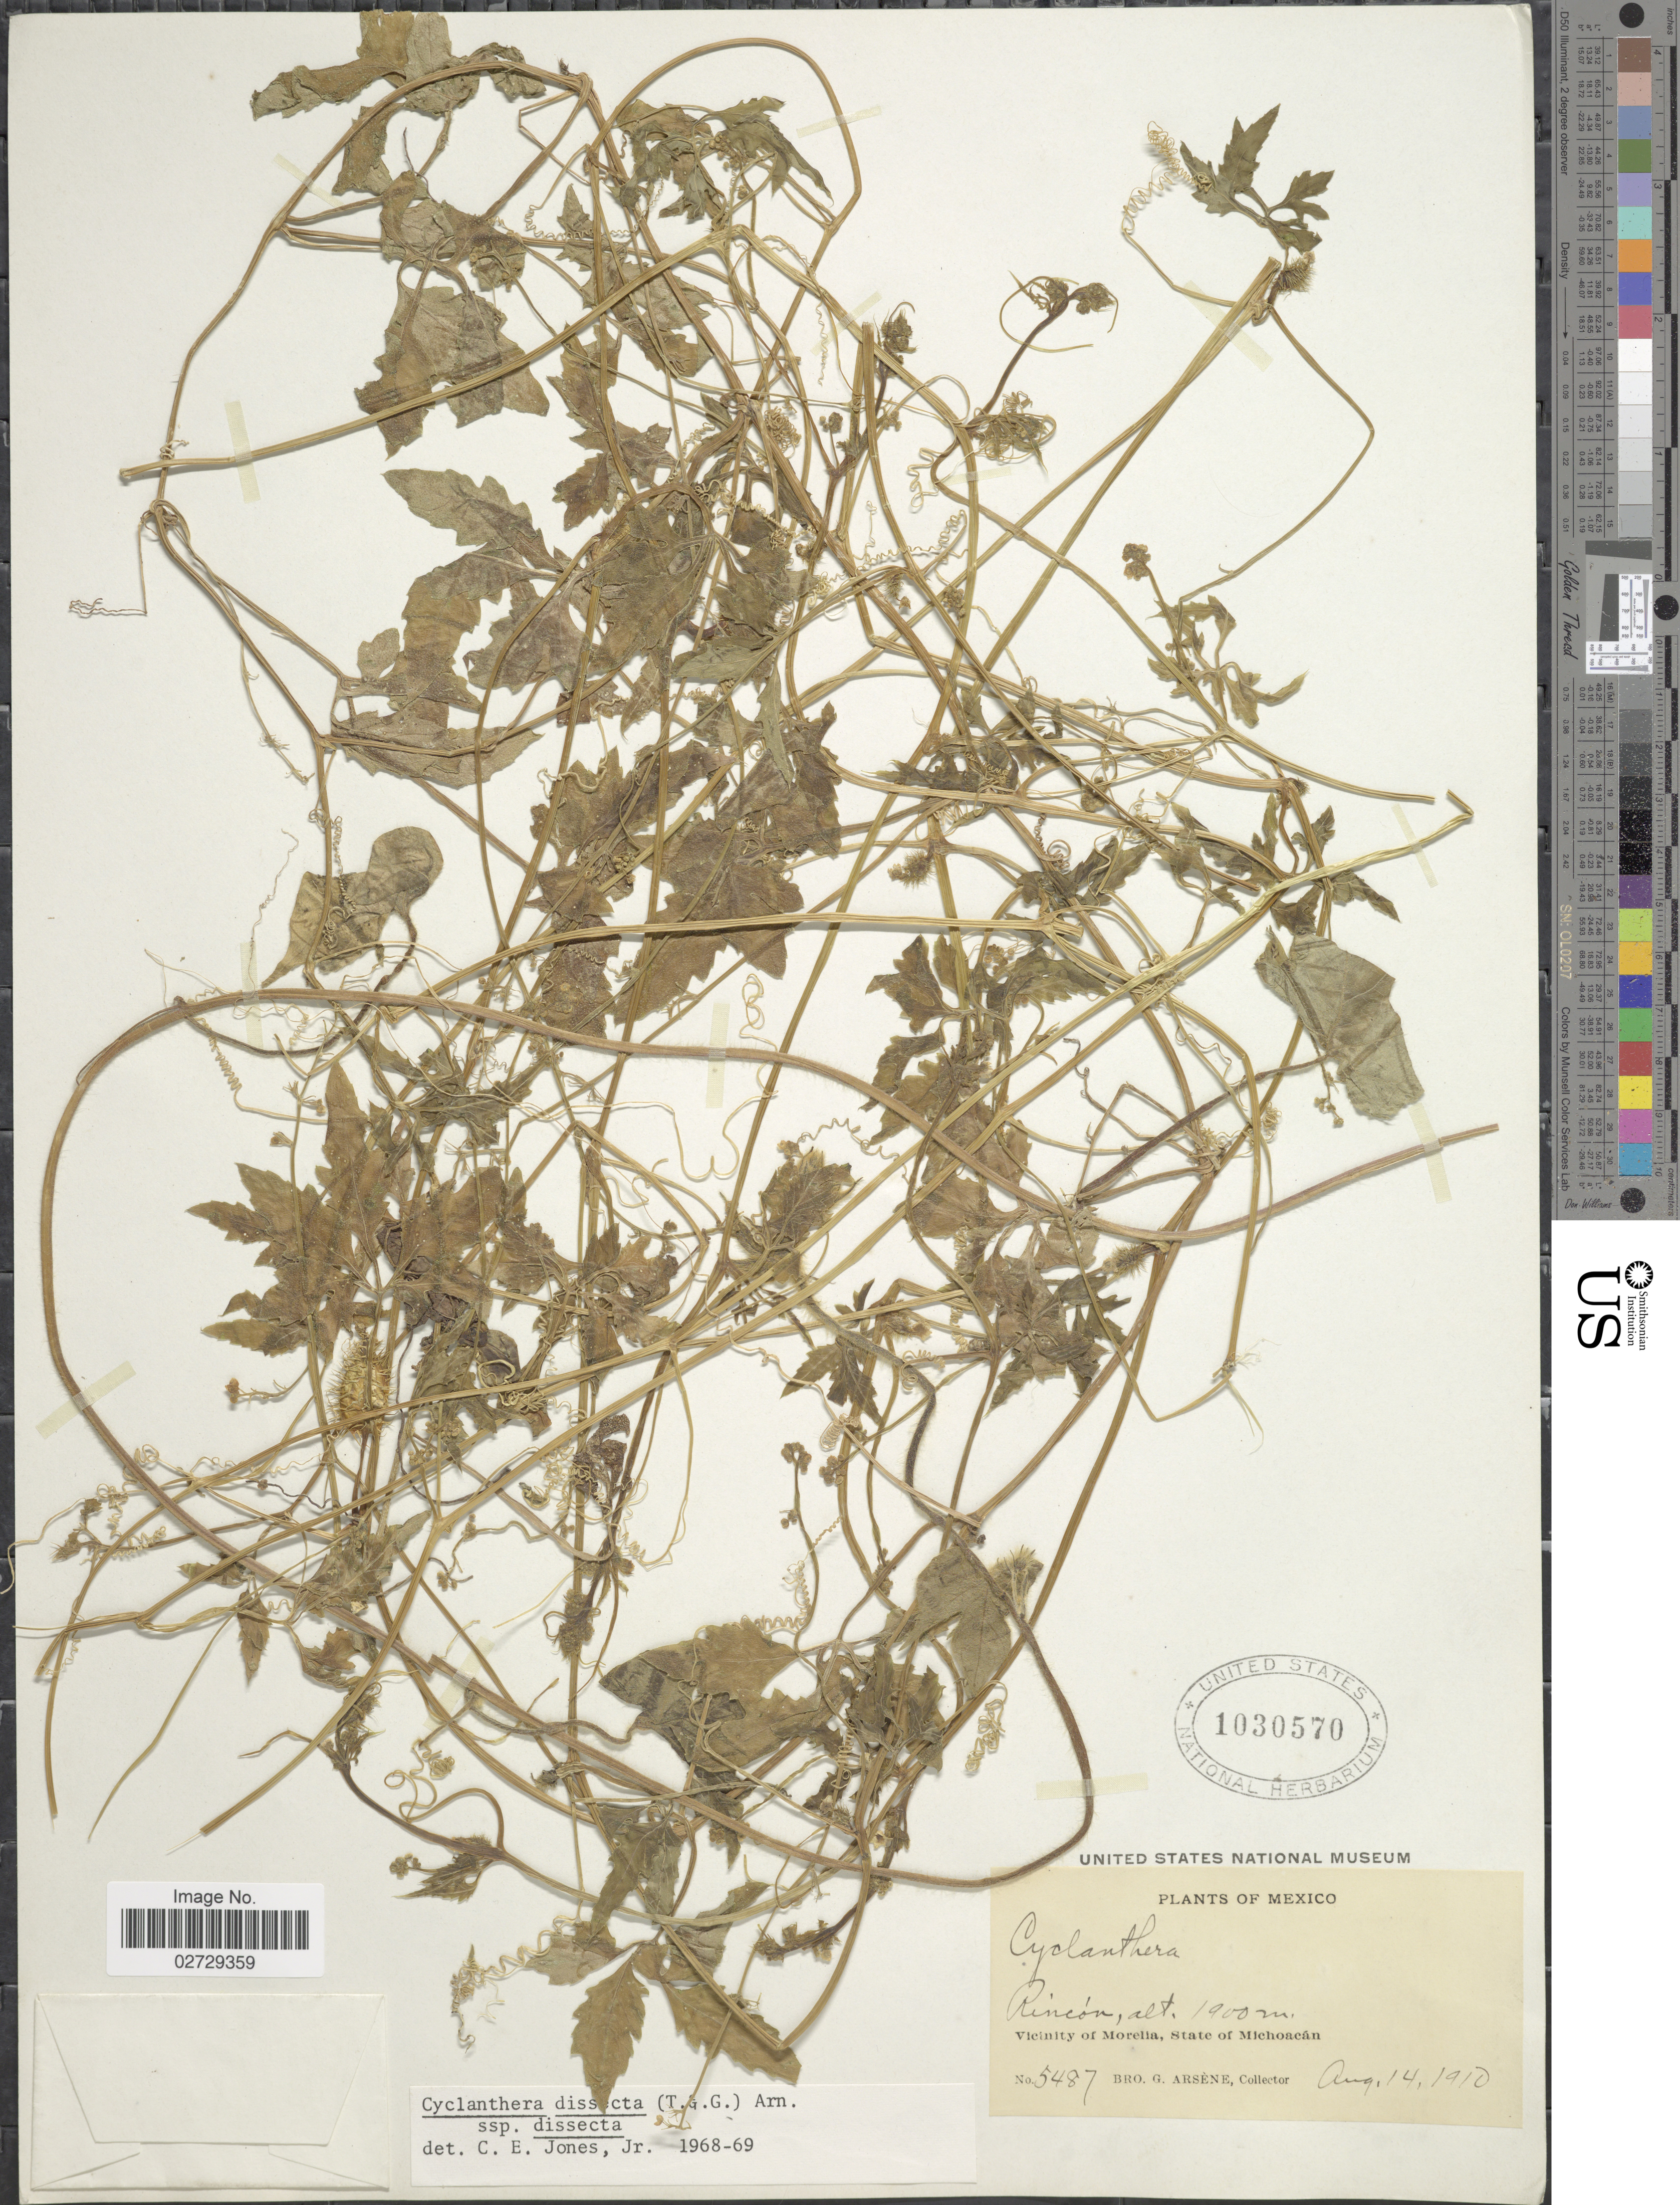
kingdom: Plantae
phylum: Tracheophyta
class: Magnoliopsida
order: Cucurbitales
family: Cucurbitaceae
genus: Cyclanthera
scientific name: Cyclanthera dissecta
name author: (Torr. & A. Gray) Arn.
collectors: Bro. G. Arsène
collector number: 5487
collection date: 1910-08-14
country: Mexico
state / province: Michoacán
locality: Rincón. Vicinity of Morelia.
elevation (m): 1900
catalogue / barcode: US 1030570